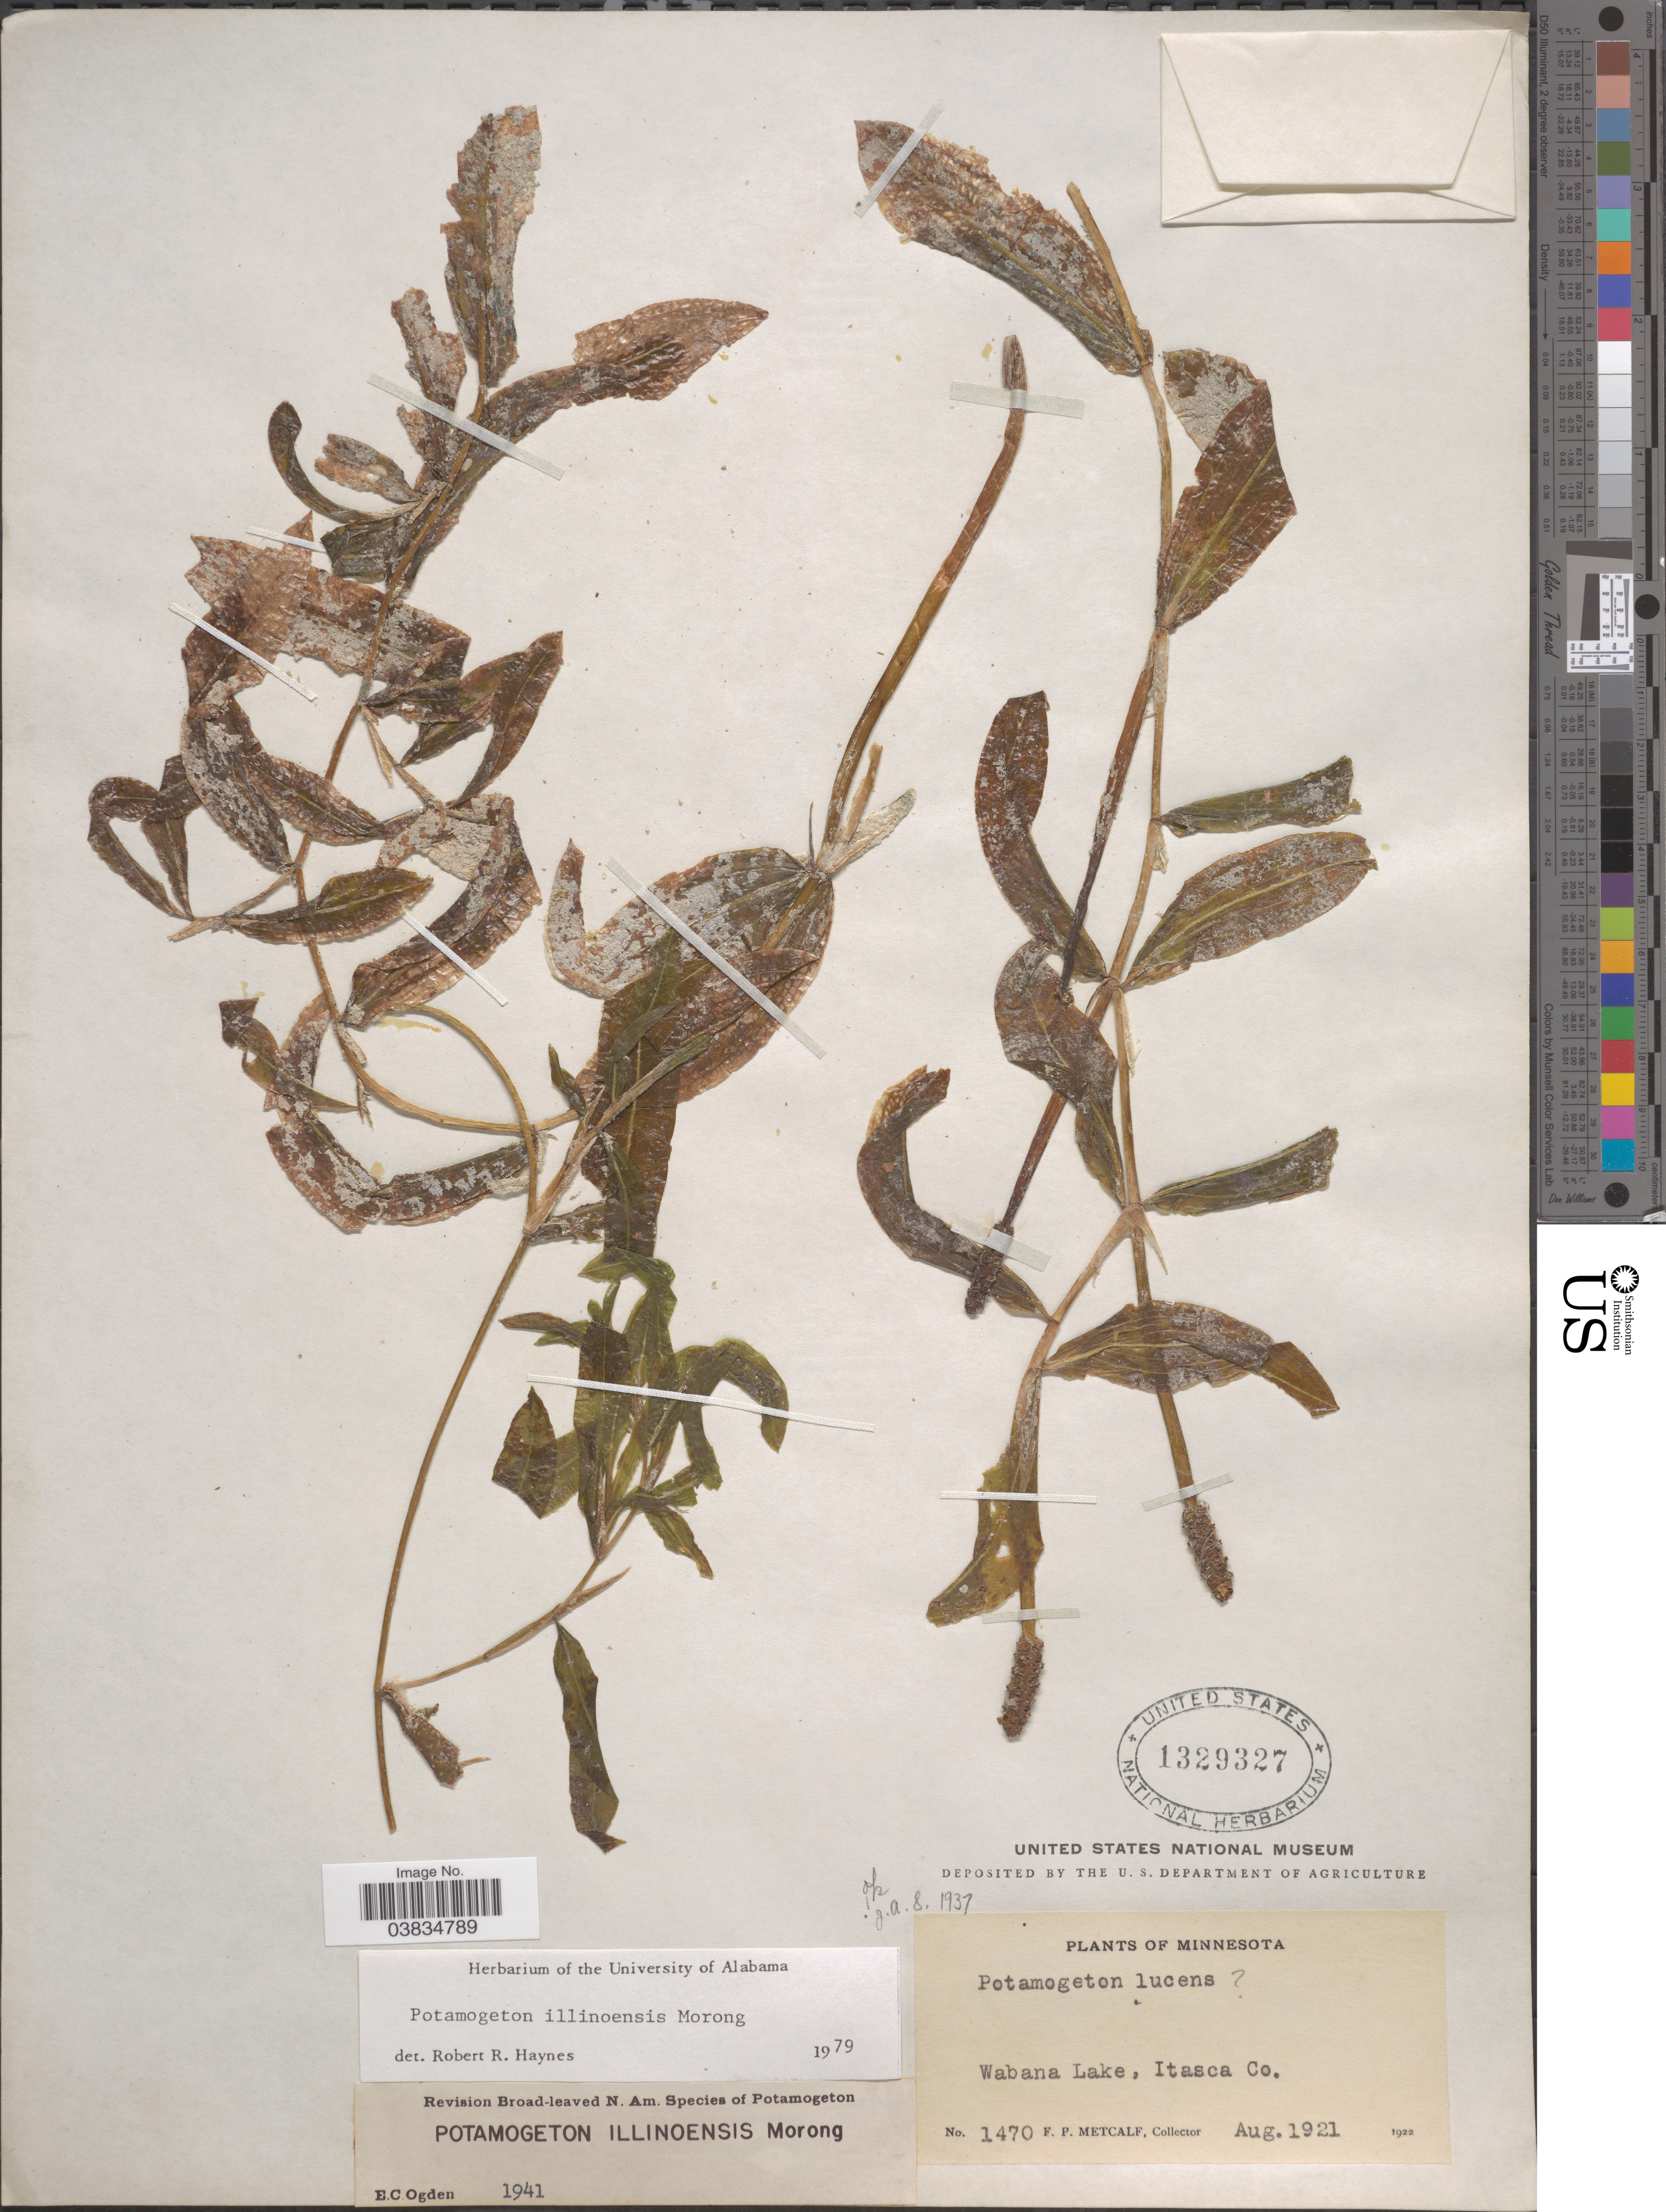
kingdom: Plantae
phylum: Tracheophyta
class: Liliopsida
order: Alismatales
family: Potamogetonaceae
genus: Potamogeton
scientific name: Potamogeton illinoensis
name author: Morong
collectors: F. Metcalf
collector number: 1470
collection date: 1921-08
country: United States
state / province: Minnesota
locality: Wabana Lake, Itasca Co.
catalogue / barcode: US 1329327